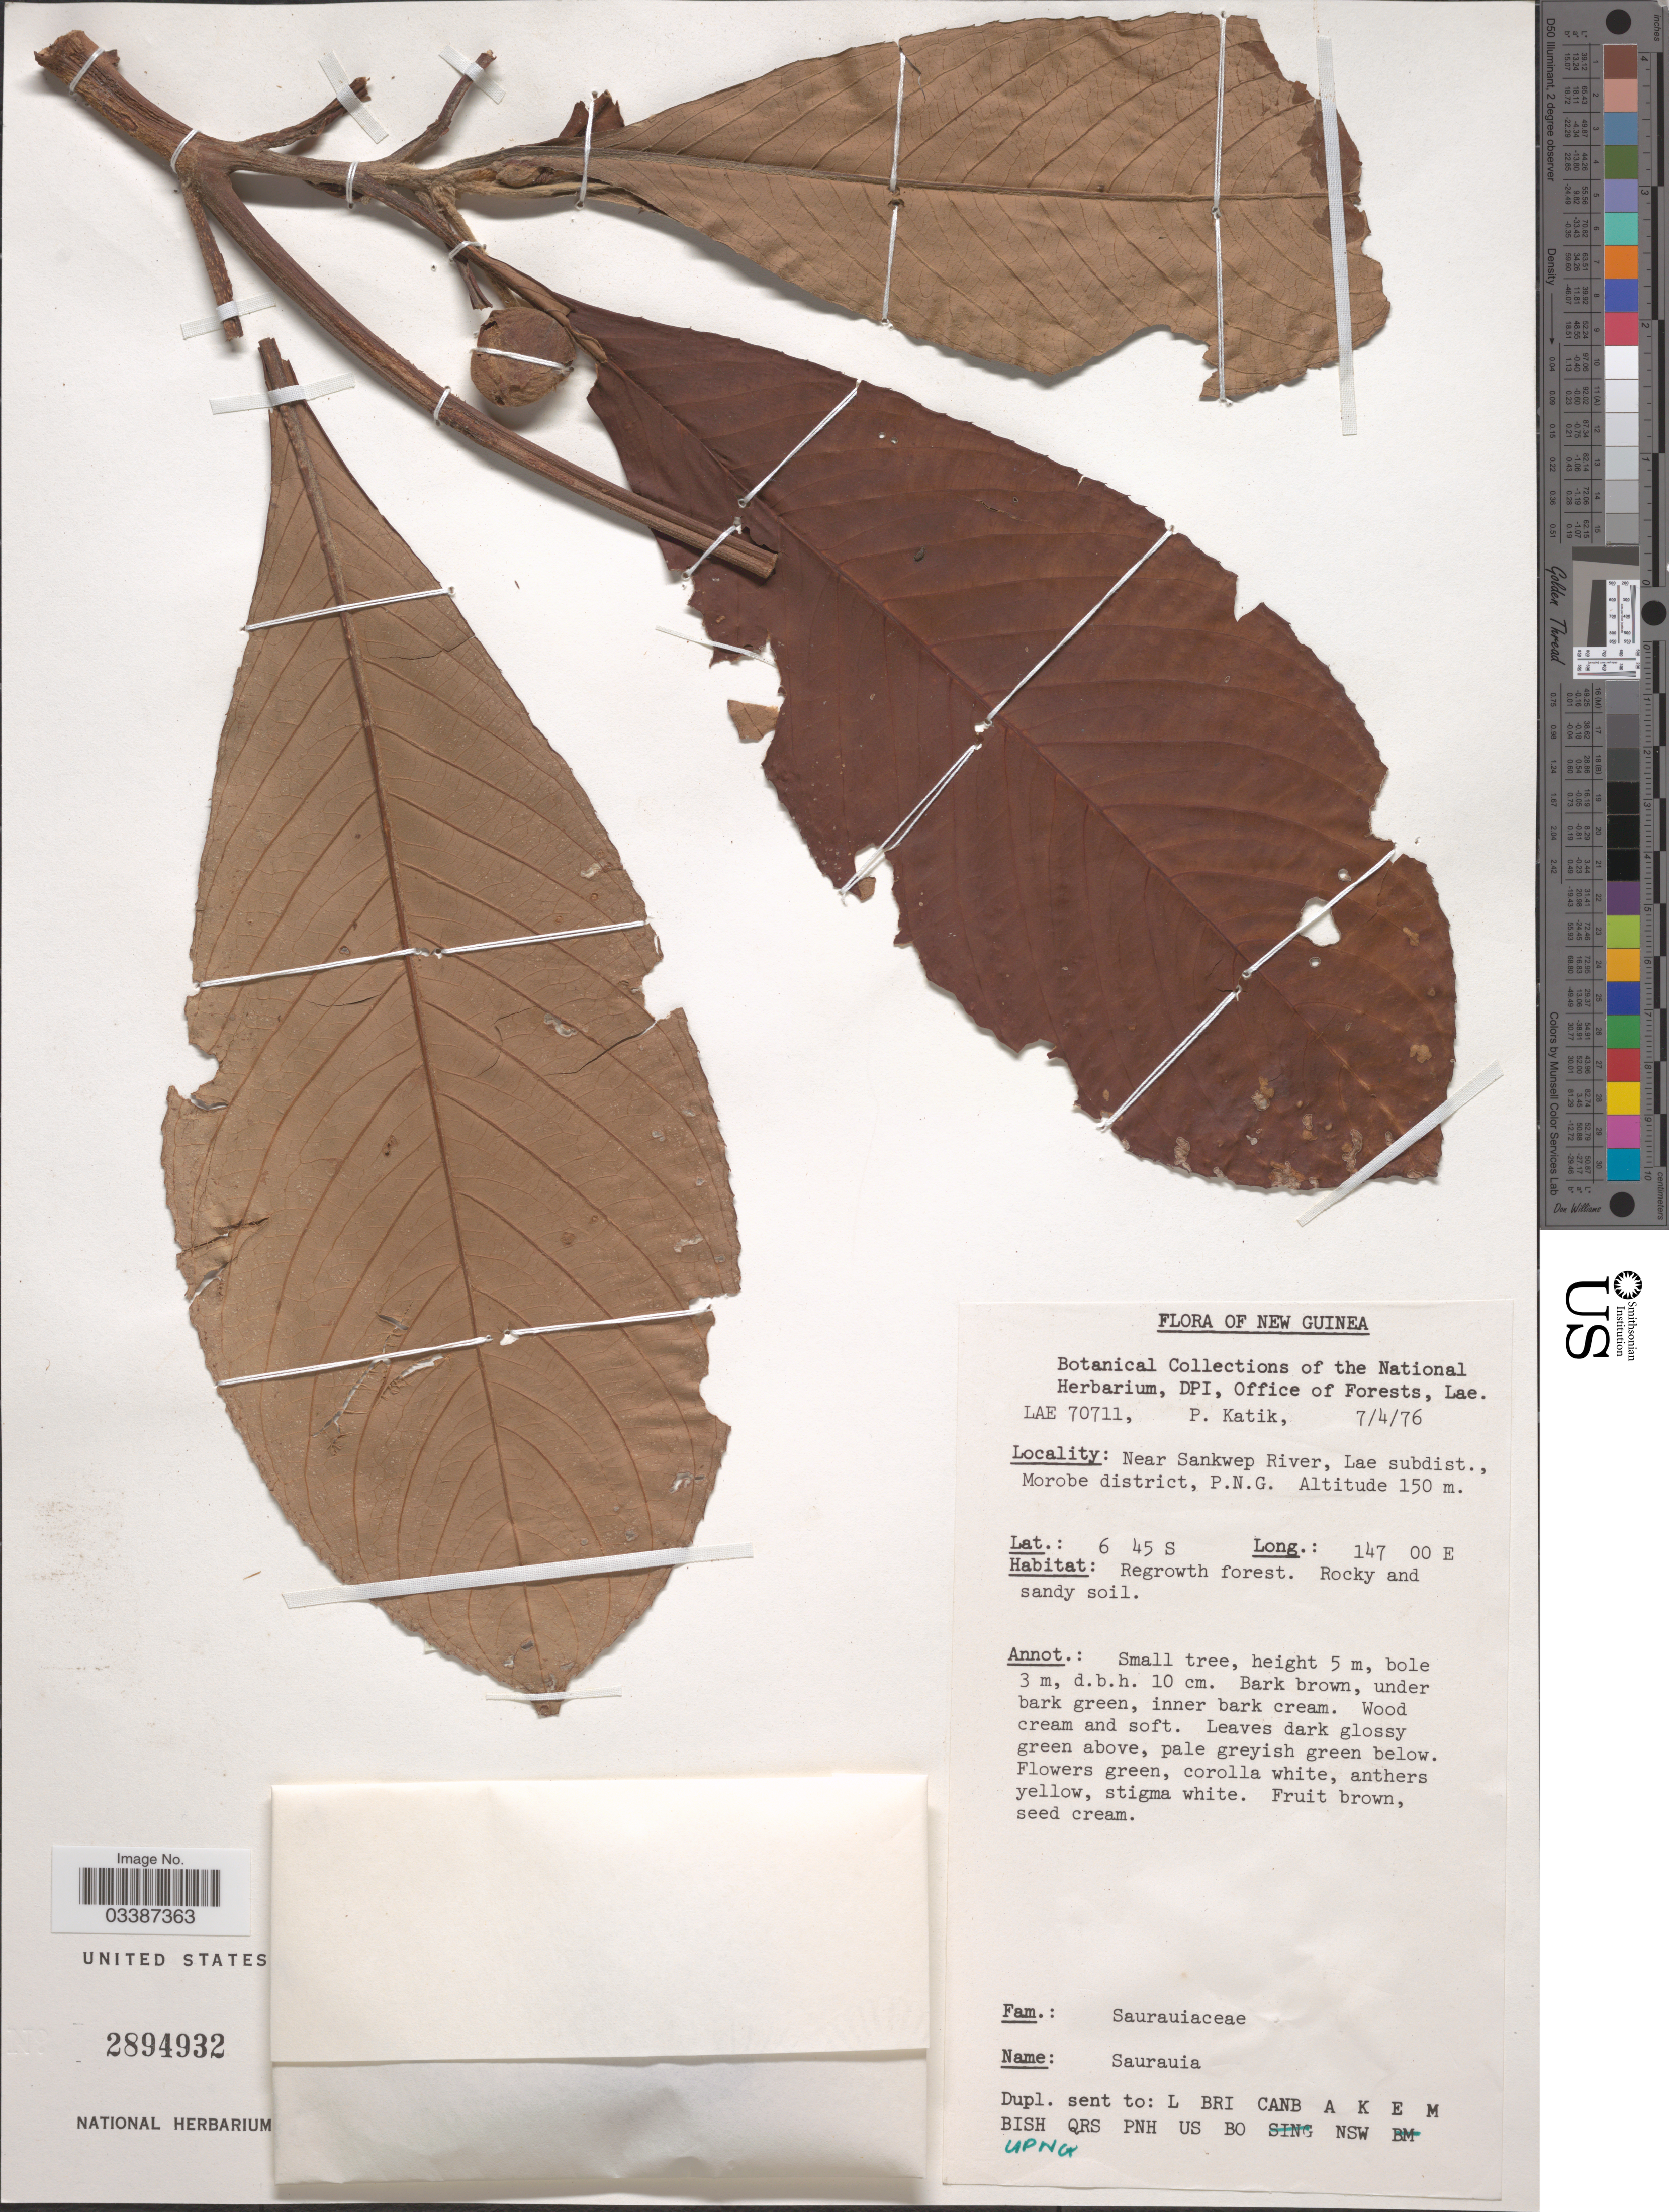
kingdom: Plantae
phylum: Tracheophyta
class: Magnoliopsida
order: Ericales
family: Actinidiaceae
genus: Saurauia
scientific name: Saurauia sp.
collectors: P. Katik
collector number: LAE 70711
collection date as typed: Transcribed d/m/y: 7/4/76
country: Papua New Guinea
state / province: Morobe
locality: New Guinea. Near Sankwep River, Lae subdist., Morobe district, P.N.G.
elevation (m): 150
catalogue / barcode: US 2894932